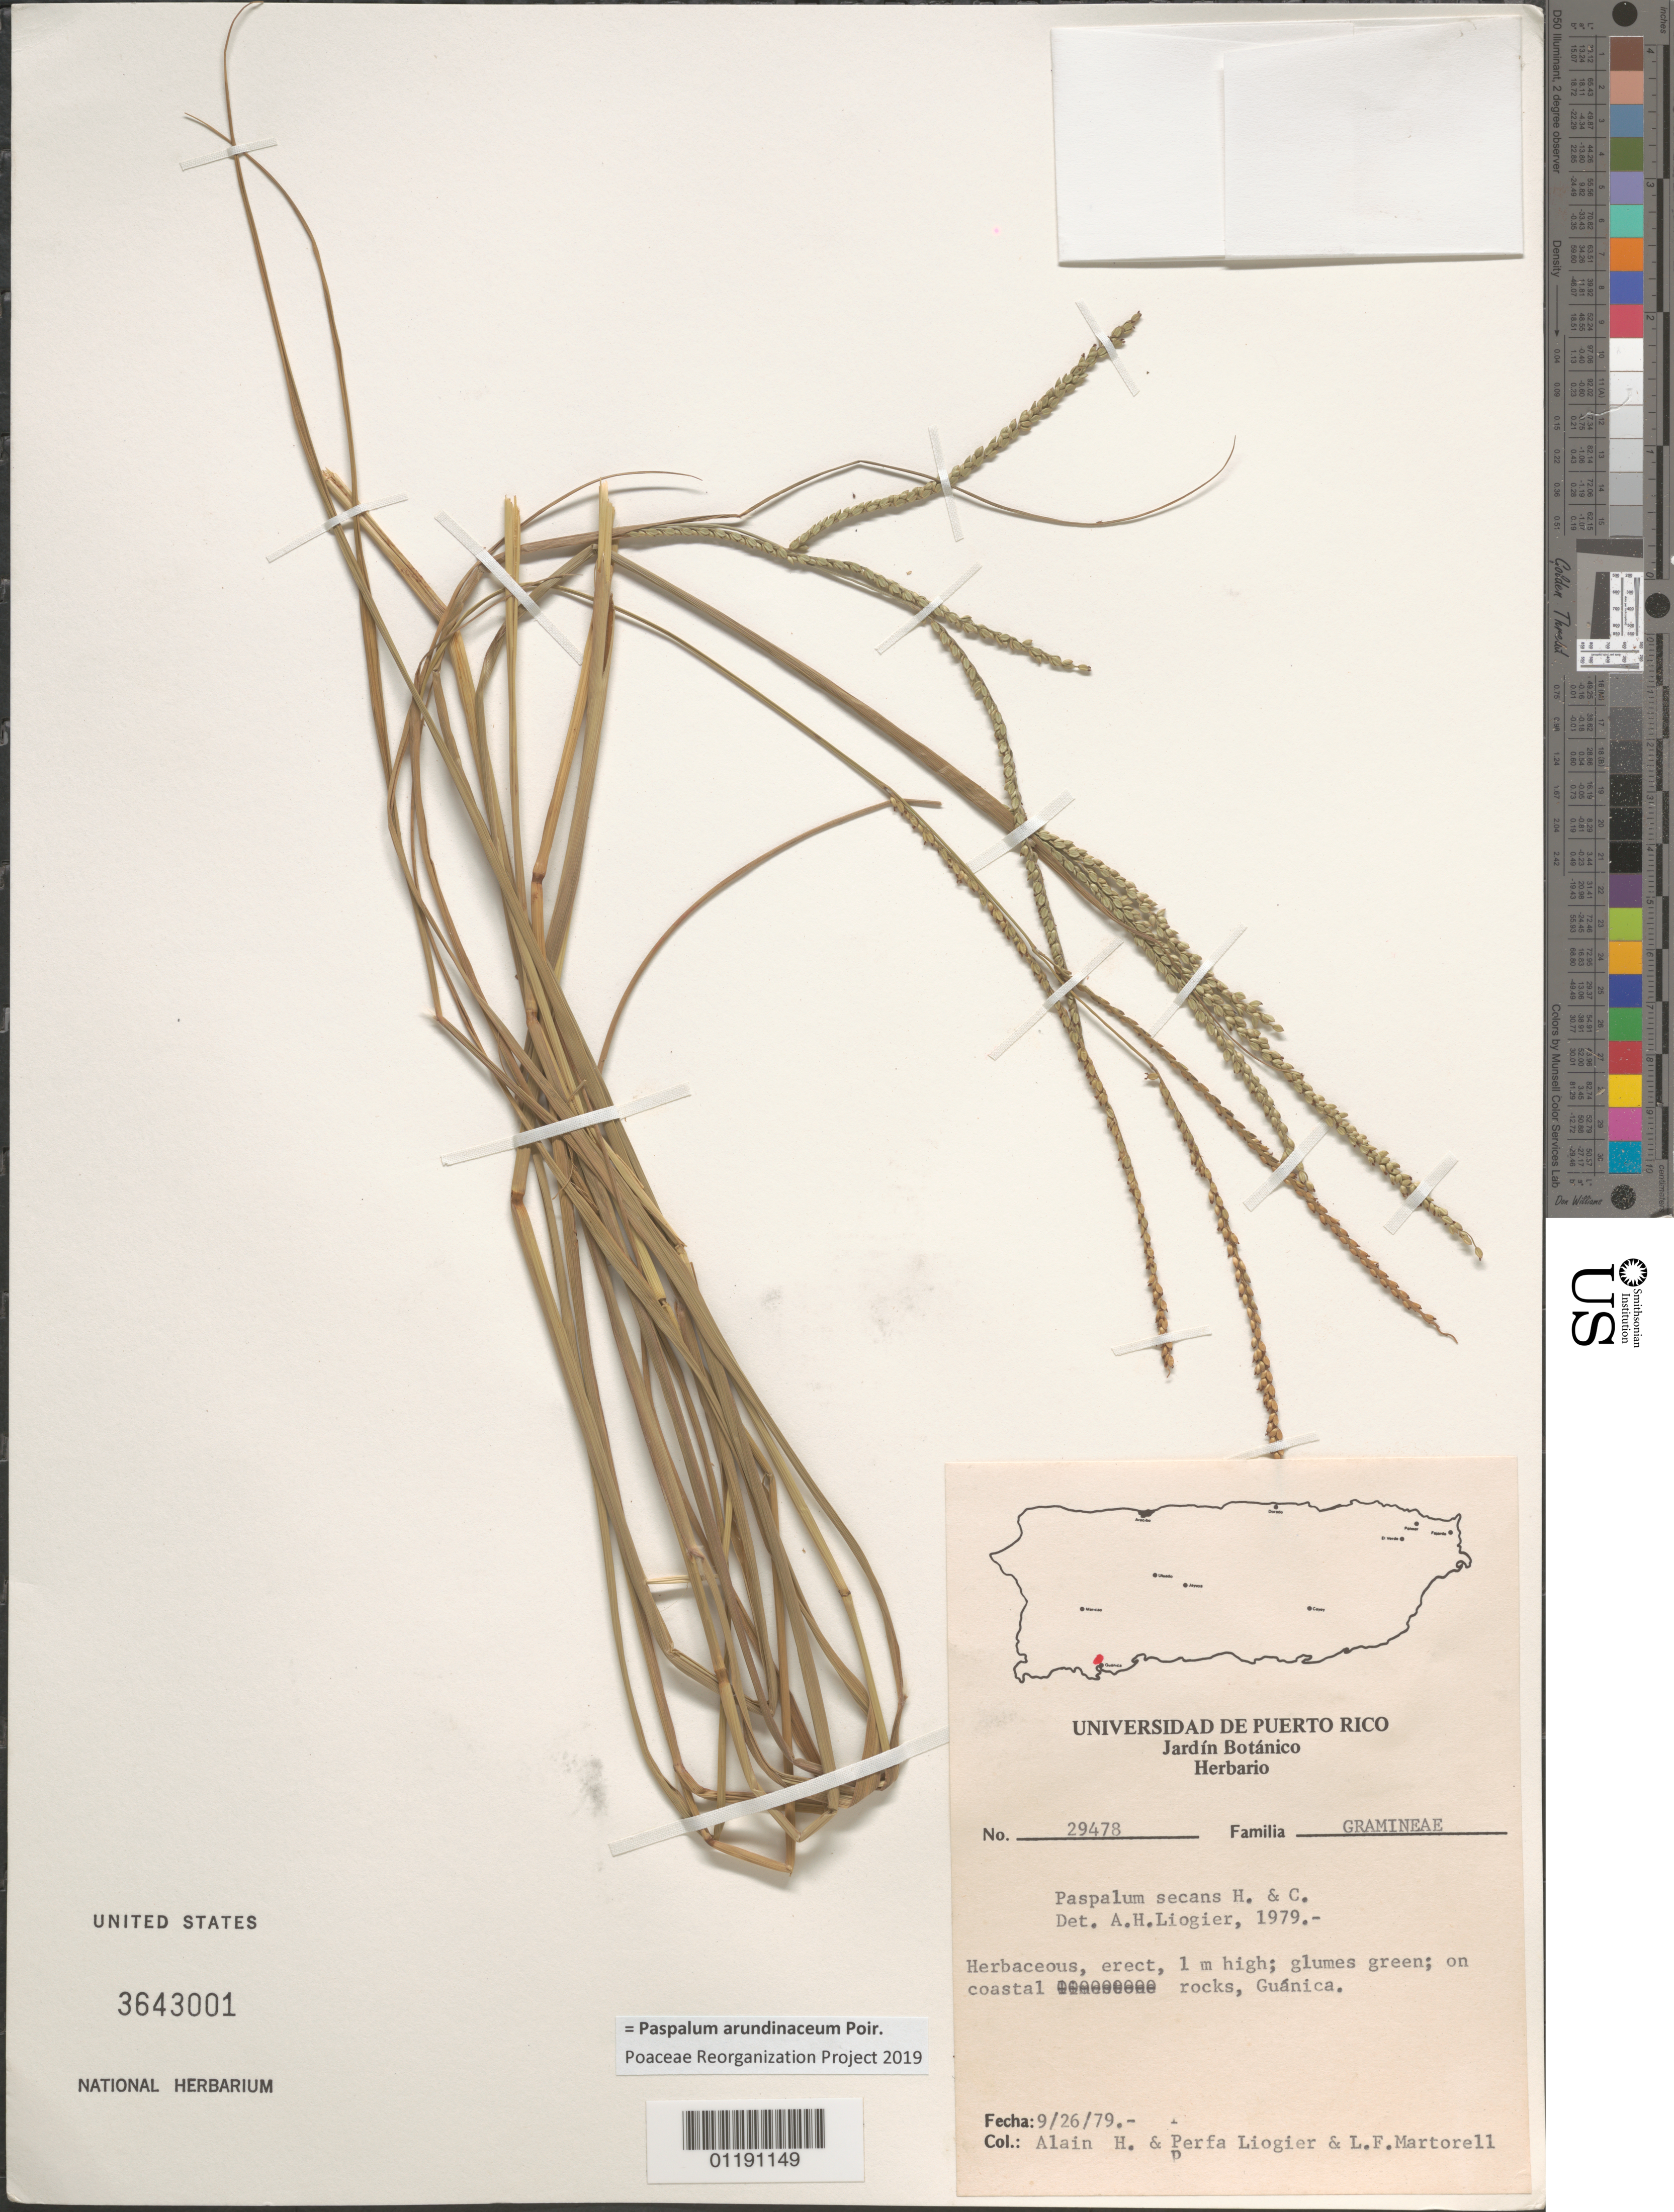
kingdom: Plantae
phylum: Tracheophyta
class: Liliopsida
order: Poales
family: Poaceae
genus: Paspalum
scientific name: Paspalum secans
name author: Hitchc. & Chase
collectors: A. H. Liogier, M. P. Liogier & L. Martorell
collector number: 29478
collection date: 1979-09-26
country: Puerto Rico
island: Puerto Rico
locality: On coastal rocks, Guánica.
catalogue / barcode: US 3643001